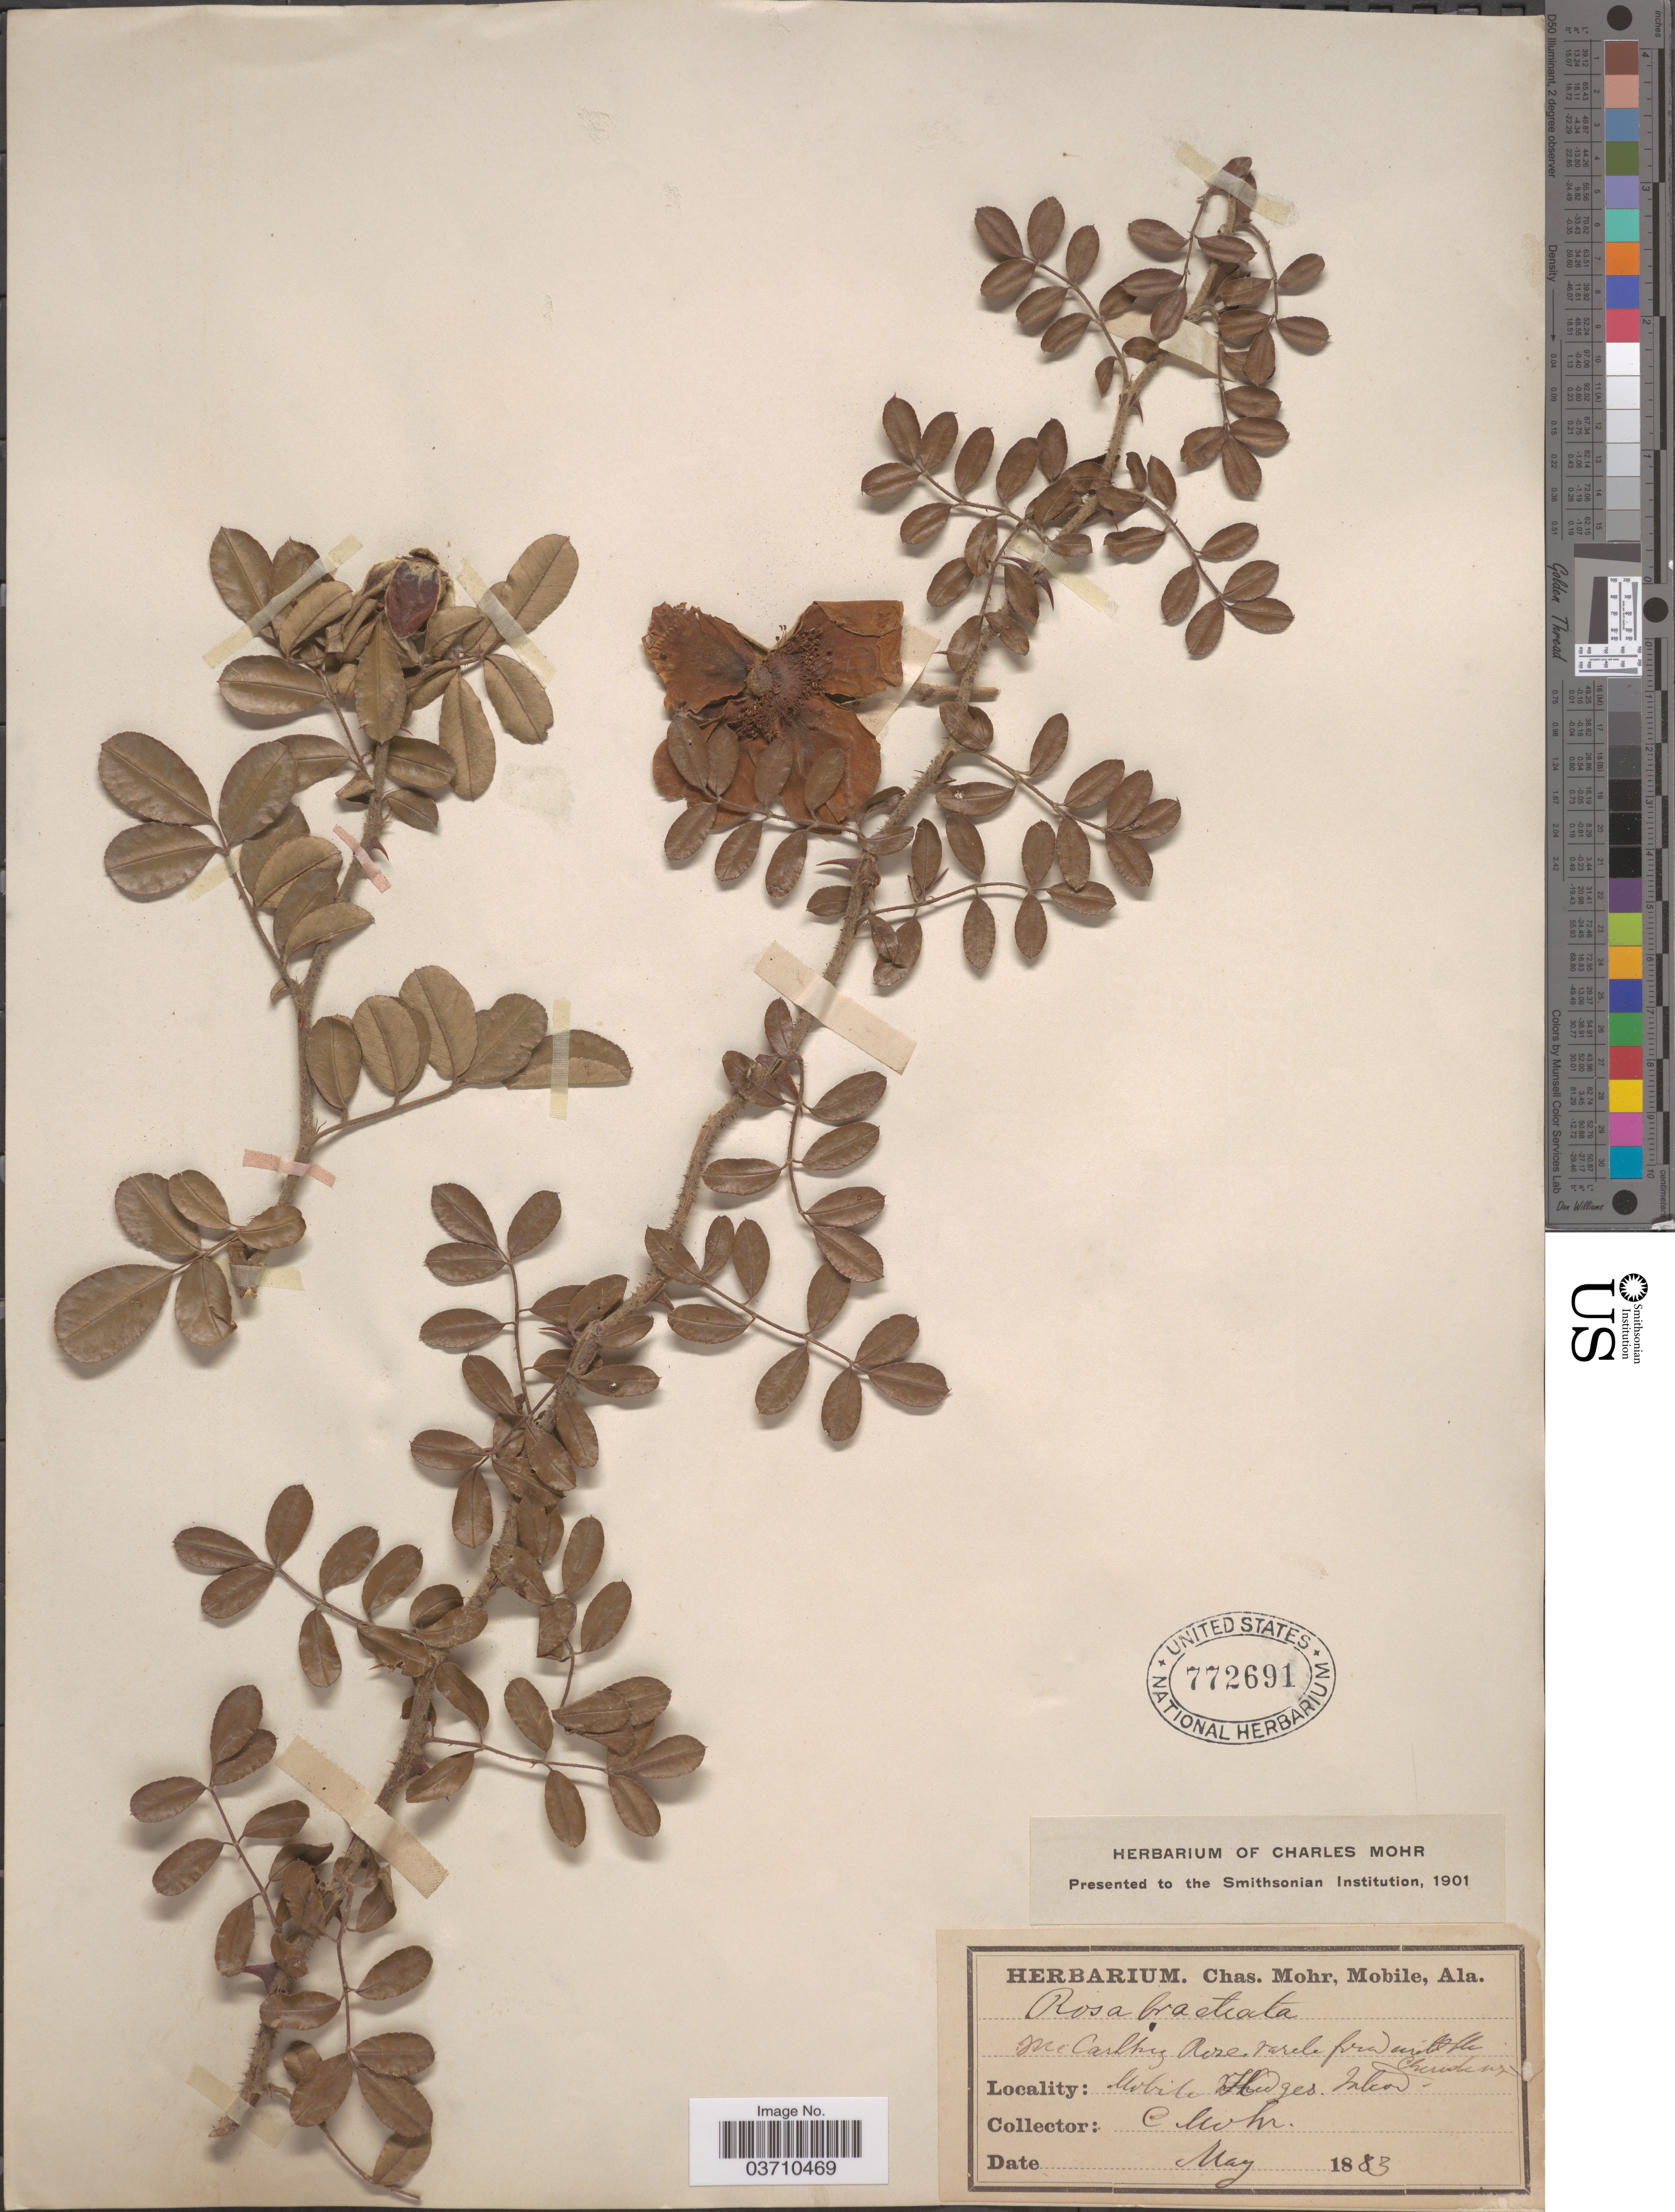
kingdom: Plantae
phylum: Tracheophyta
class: Magnoliopsida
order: Rosales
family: Rosaceae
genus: Rosa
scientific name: Rosa bracteata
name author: J.C. Wendl.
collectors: Mohr, C. T. (herbarium)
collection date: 1883-05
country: United States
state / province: Alabama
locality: Mobile Hedges Inland.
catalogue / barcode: US 772691